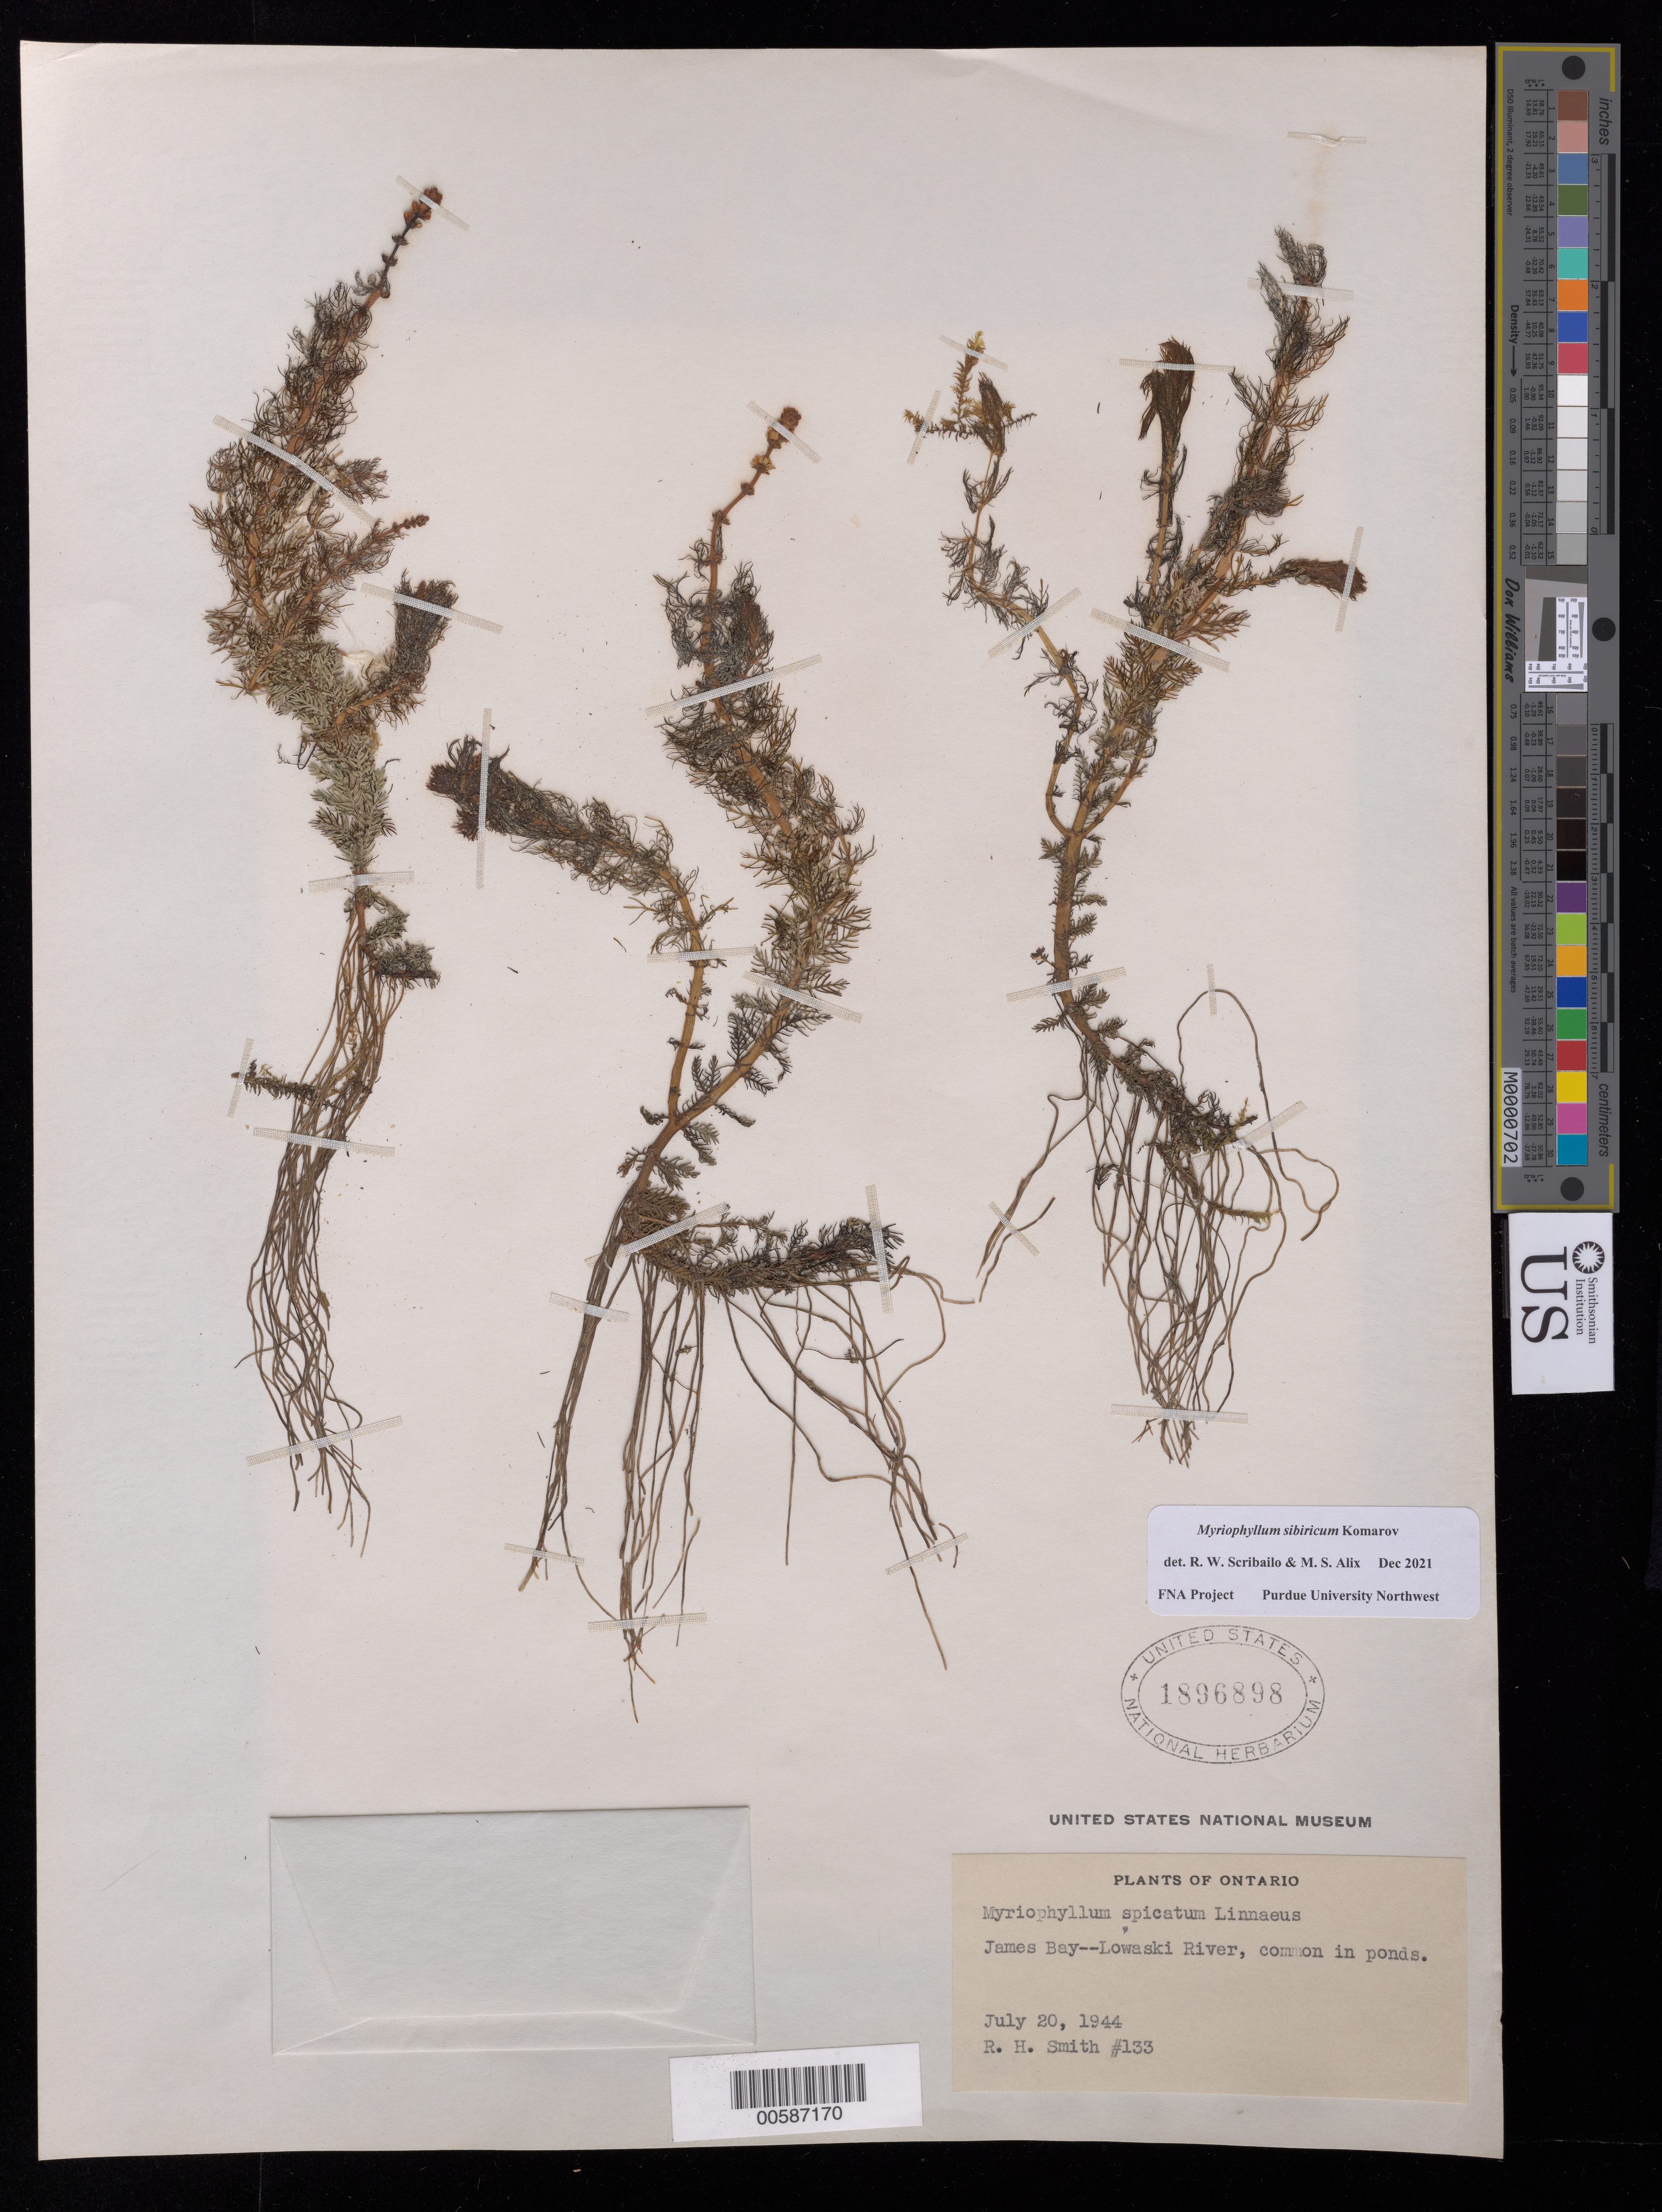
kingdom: Plantae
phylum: Tracheophyta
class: Magnoliopsida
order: Saxifragales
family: Haloragaceae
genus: Myriophyllum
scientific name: Myriophyllum sibiricum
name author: Kom.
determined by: Scribailo, R. W.; Alix, M. S.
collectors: R. H. Smith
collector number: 133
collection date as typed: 20 Jul 1944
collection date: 1944-07-20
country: Canada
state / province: Ontario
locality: James Bay, Lowaski River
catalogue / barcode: US 1896898